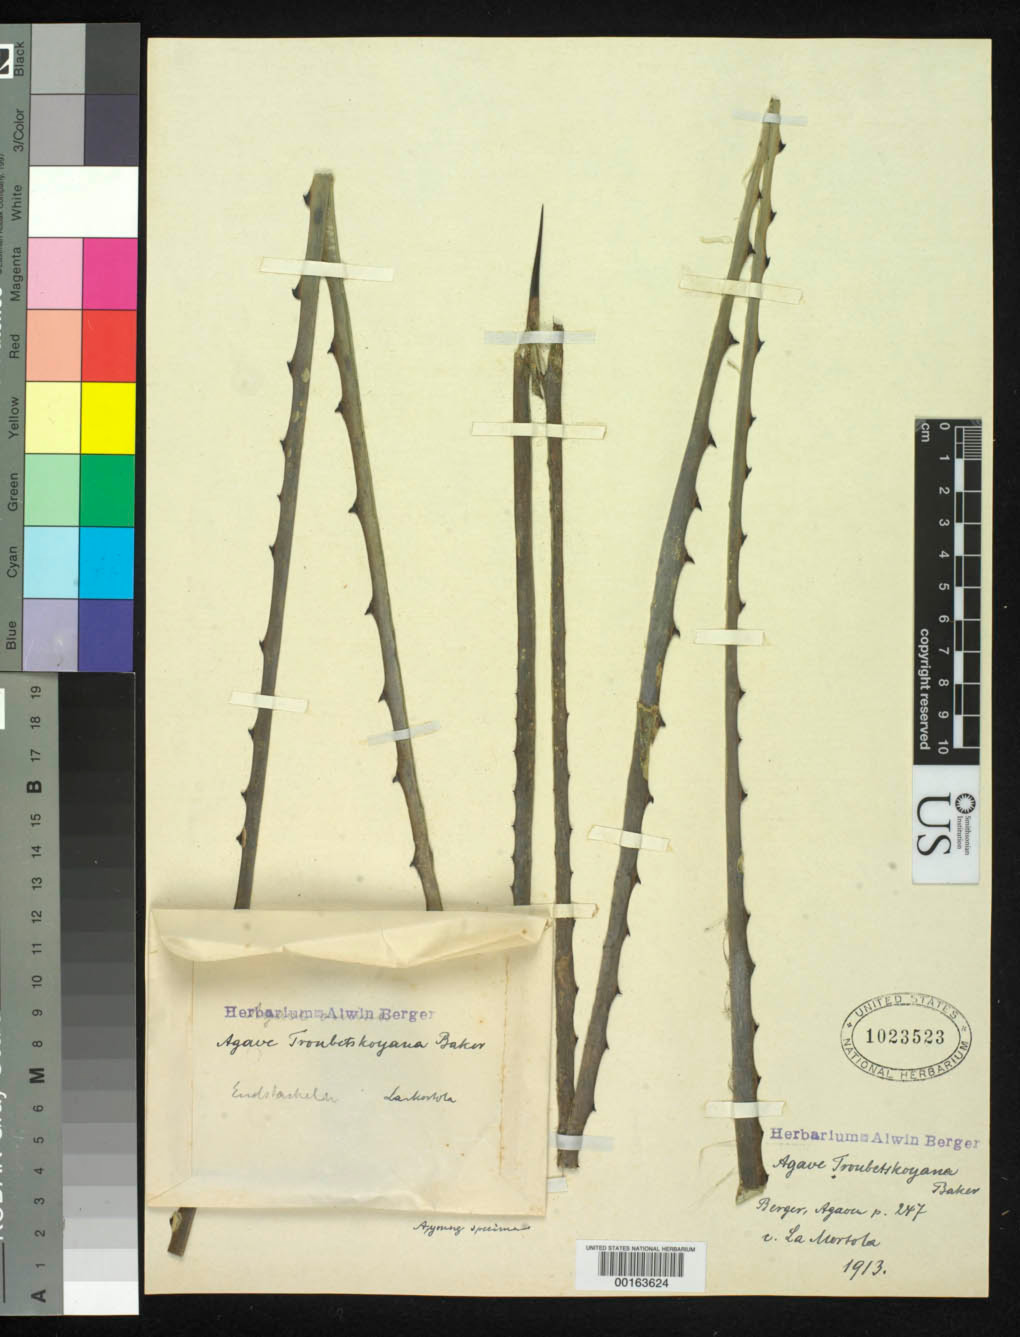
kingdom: Plantae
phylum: Tracheophyta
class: Liliopsida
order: Asparagales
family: Asparagaceae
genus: Agave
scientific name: Agave troubelskoyana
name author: Baker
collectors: ex herb. A. Berger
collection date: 1909-06-02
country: Mexico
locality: Cultivated at La Mortola, Italy.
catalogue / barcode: US 1023523